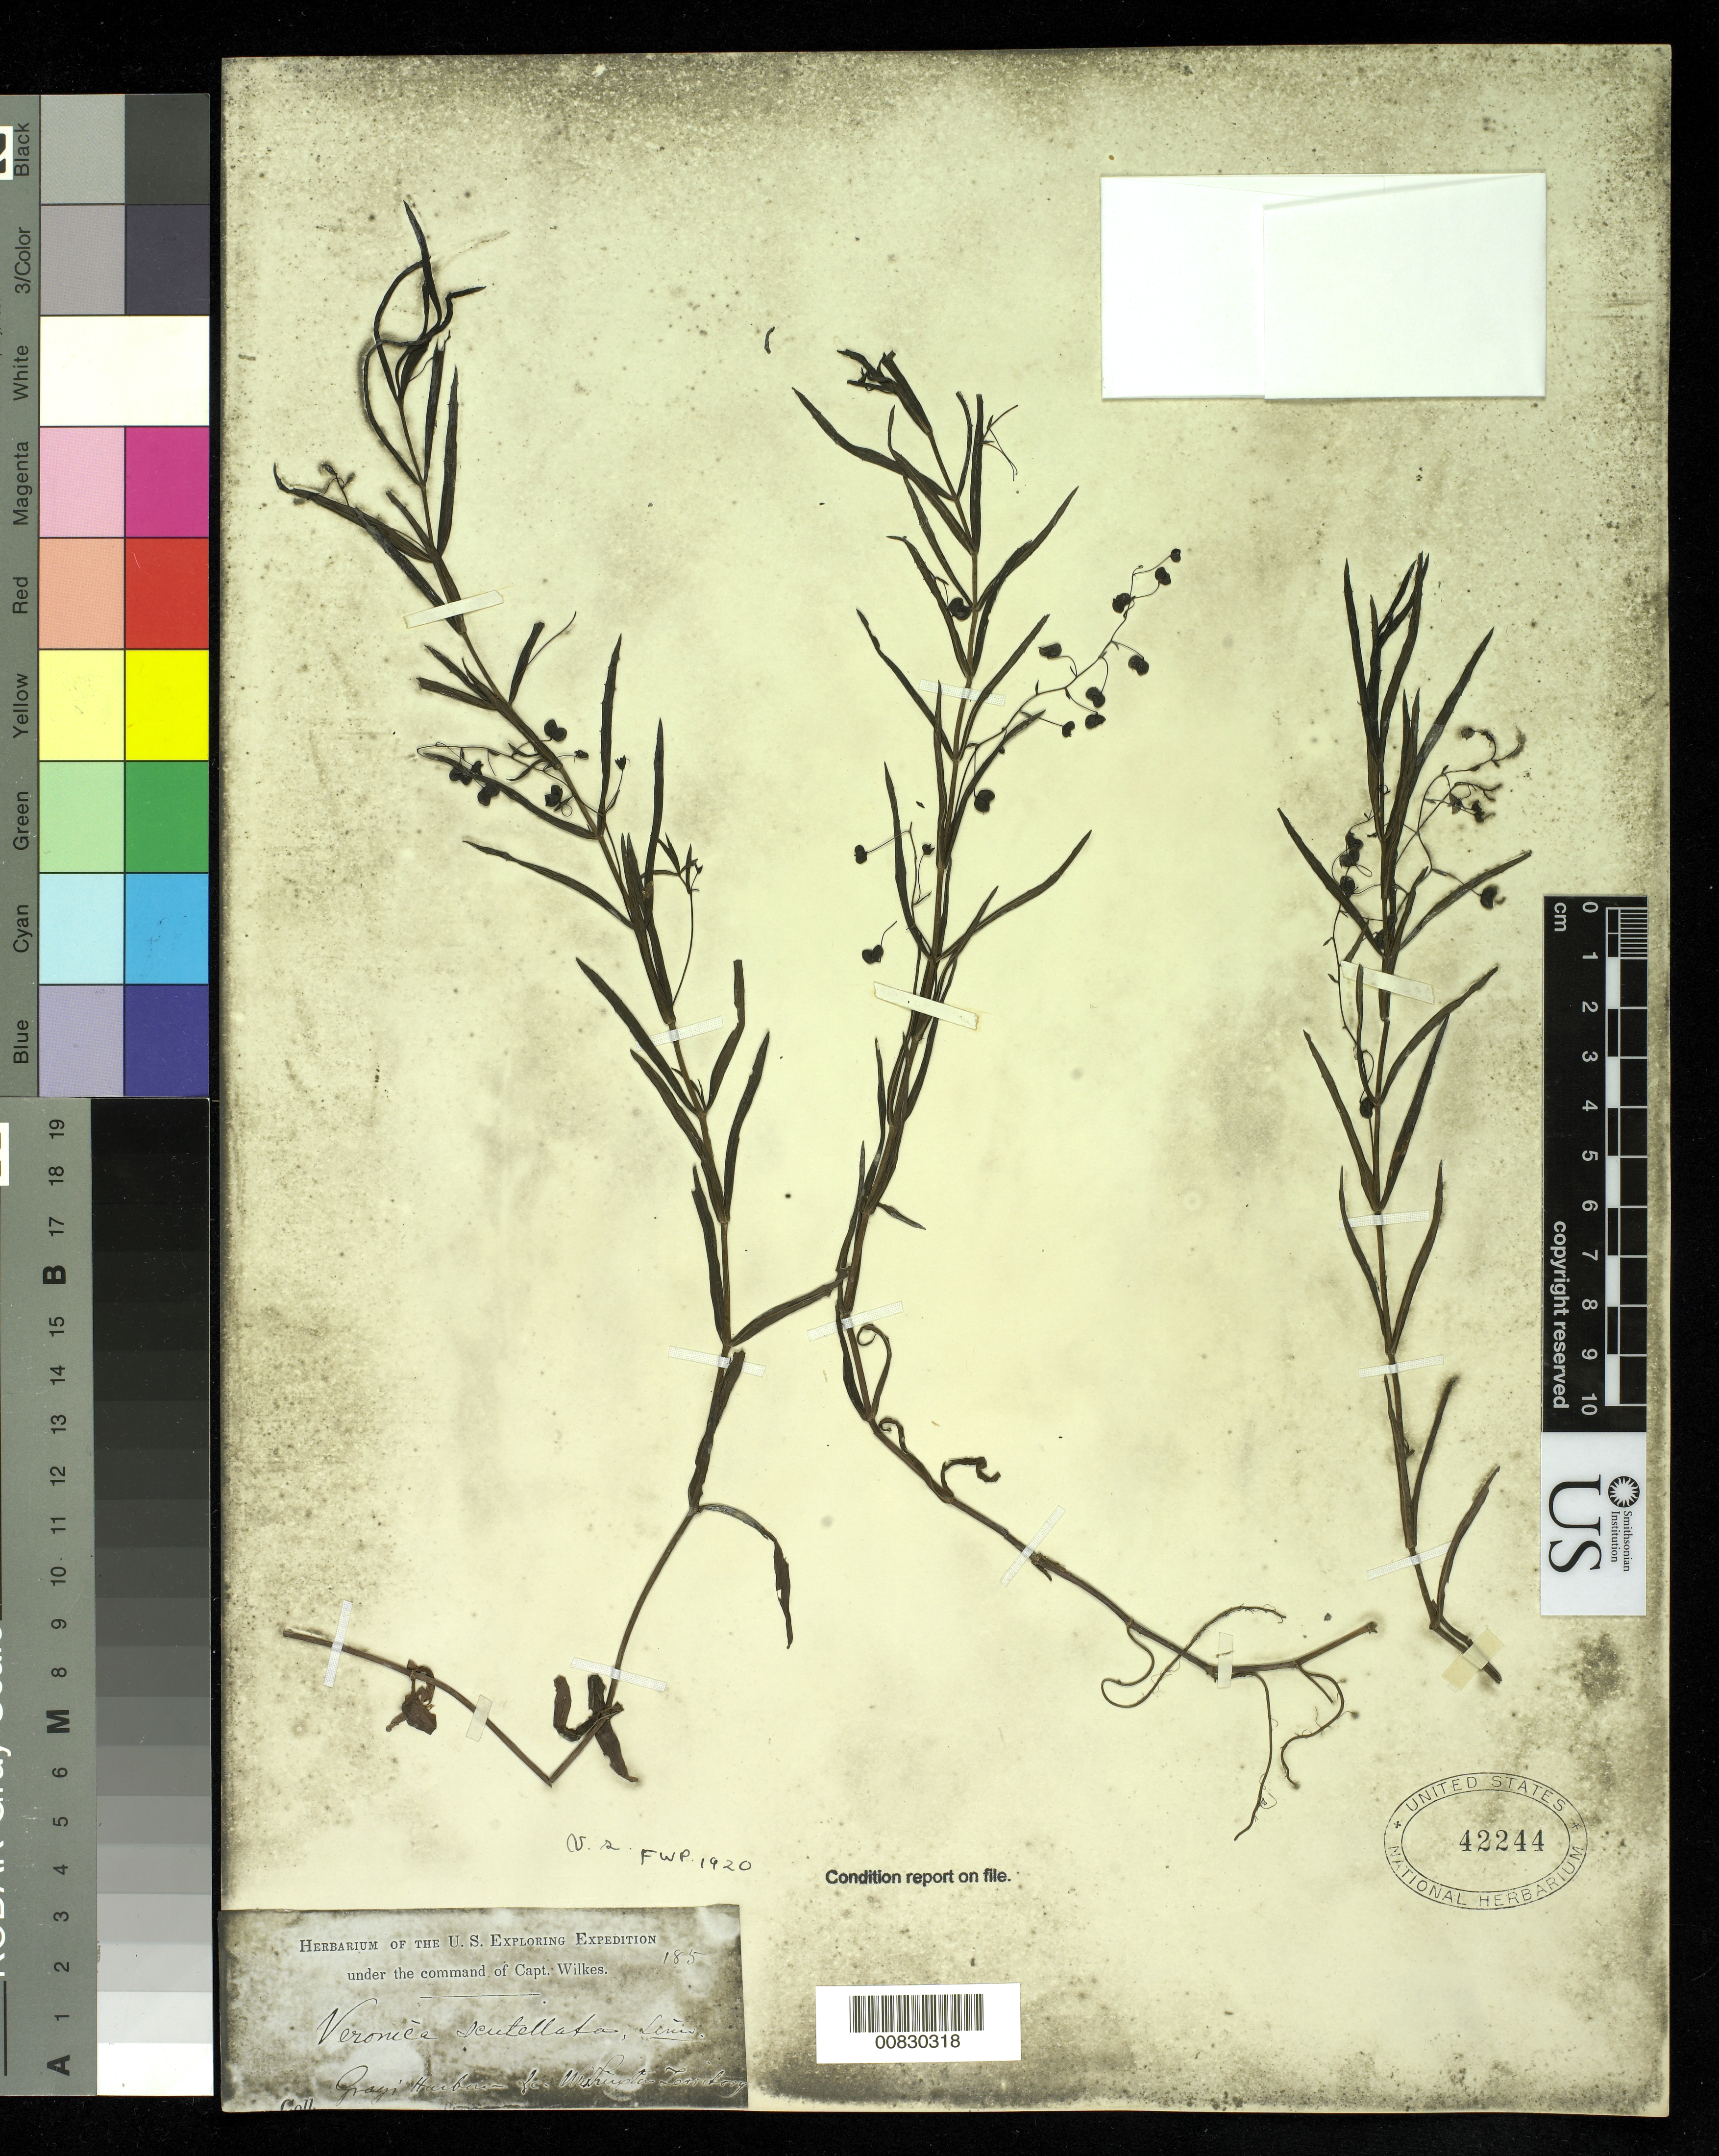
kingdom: Plantae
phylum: Tracheophyta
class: Magnoliopsida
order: Lamiales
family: Plantaginaceae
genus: Veronica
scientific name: Veronica scutellata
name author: L.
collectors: Wilkes Explor. Exped.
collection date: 1838/1842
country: United States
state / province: Washington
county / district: Grays Harbor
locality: Gray's Harbour, Washington Territory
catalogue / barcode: US 42244